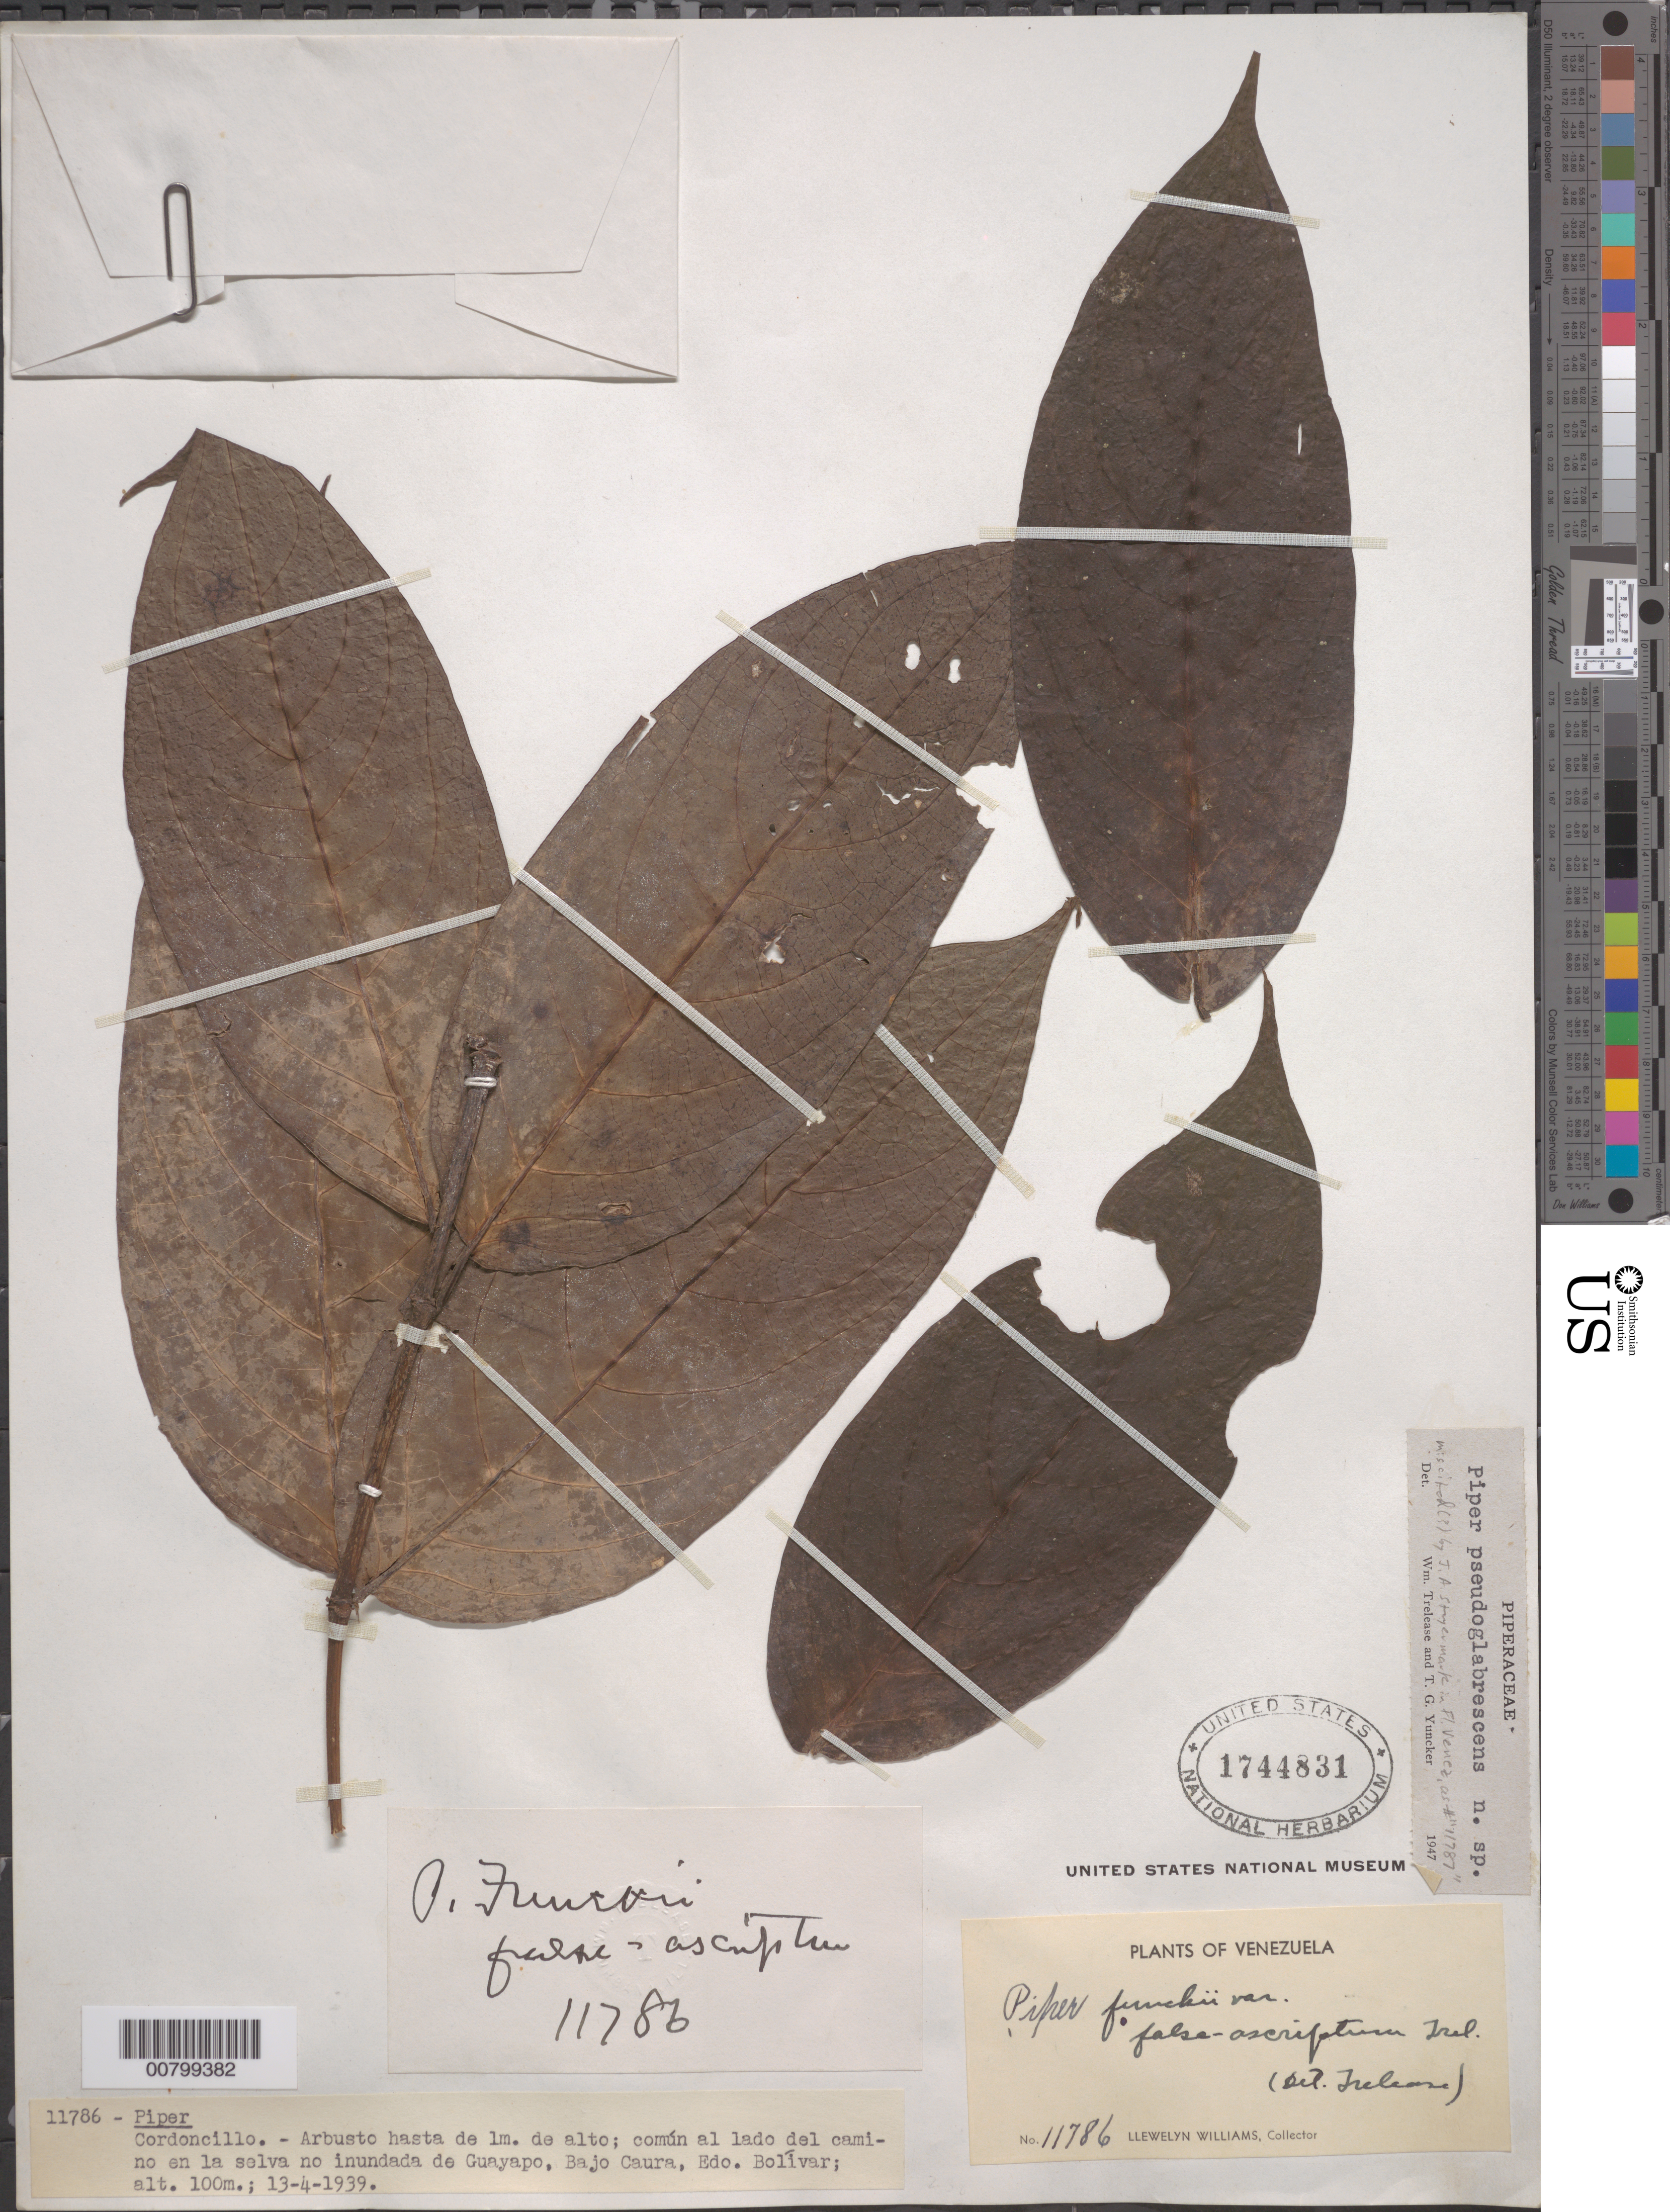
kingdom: Plantae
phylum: Tracheophyta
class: Magnoliopsida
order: Piperales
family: Piperaceae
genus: Piper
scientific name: Piper pseudoglabrescens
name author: Trel. & Yunck.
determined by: Steyermark, Julian A., (VEN)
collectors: Ll. Williams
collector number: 11786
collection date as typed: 13-Apr-39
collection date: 1939-04-13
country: Venezuela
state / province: Bolívar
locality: Guayapo, Bajo Caura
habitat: Lado del camino en la selva no inundada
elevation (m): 100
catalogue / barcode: US 1744831